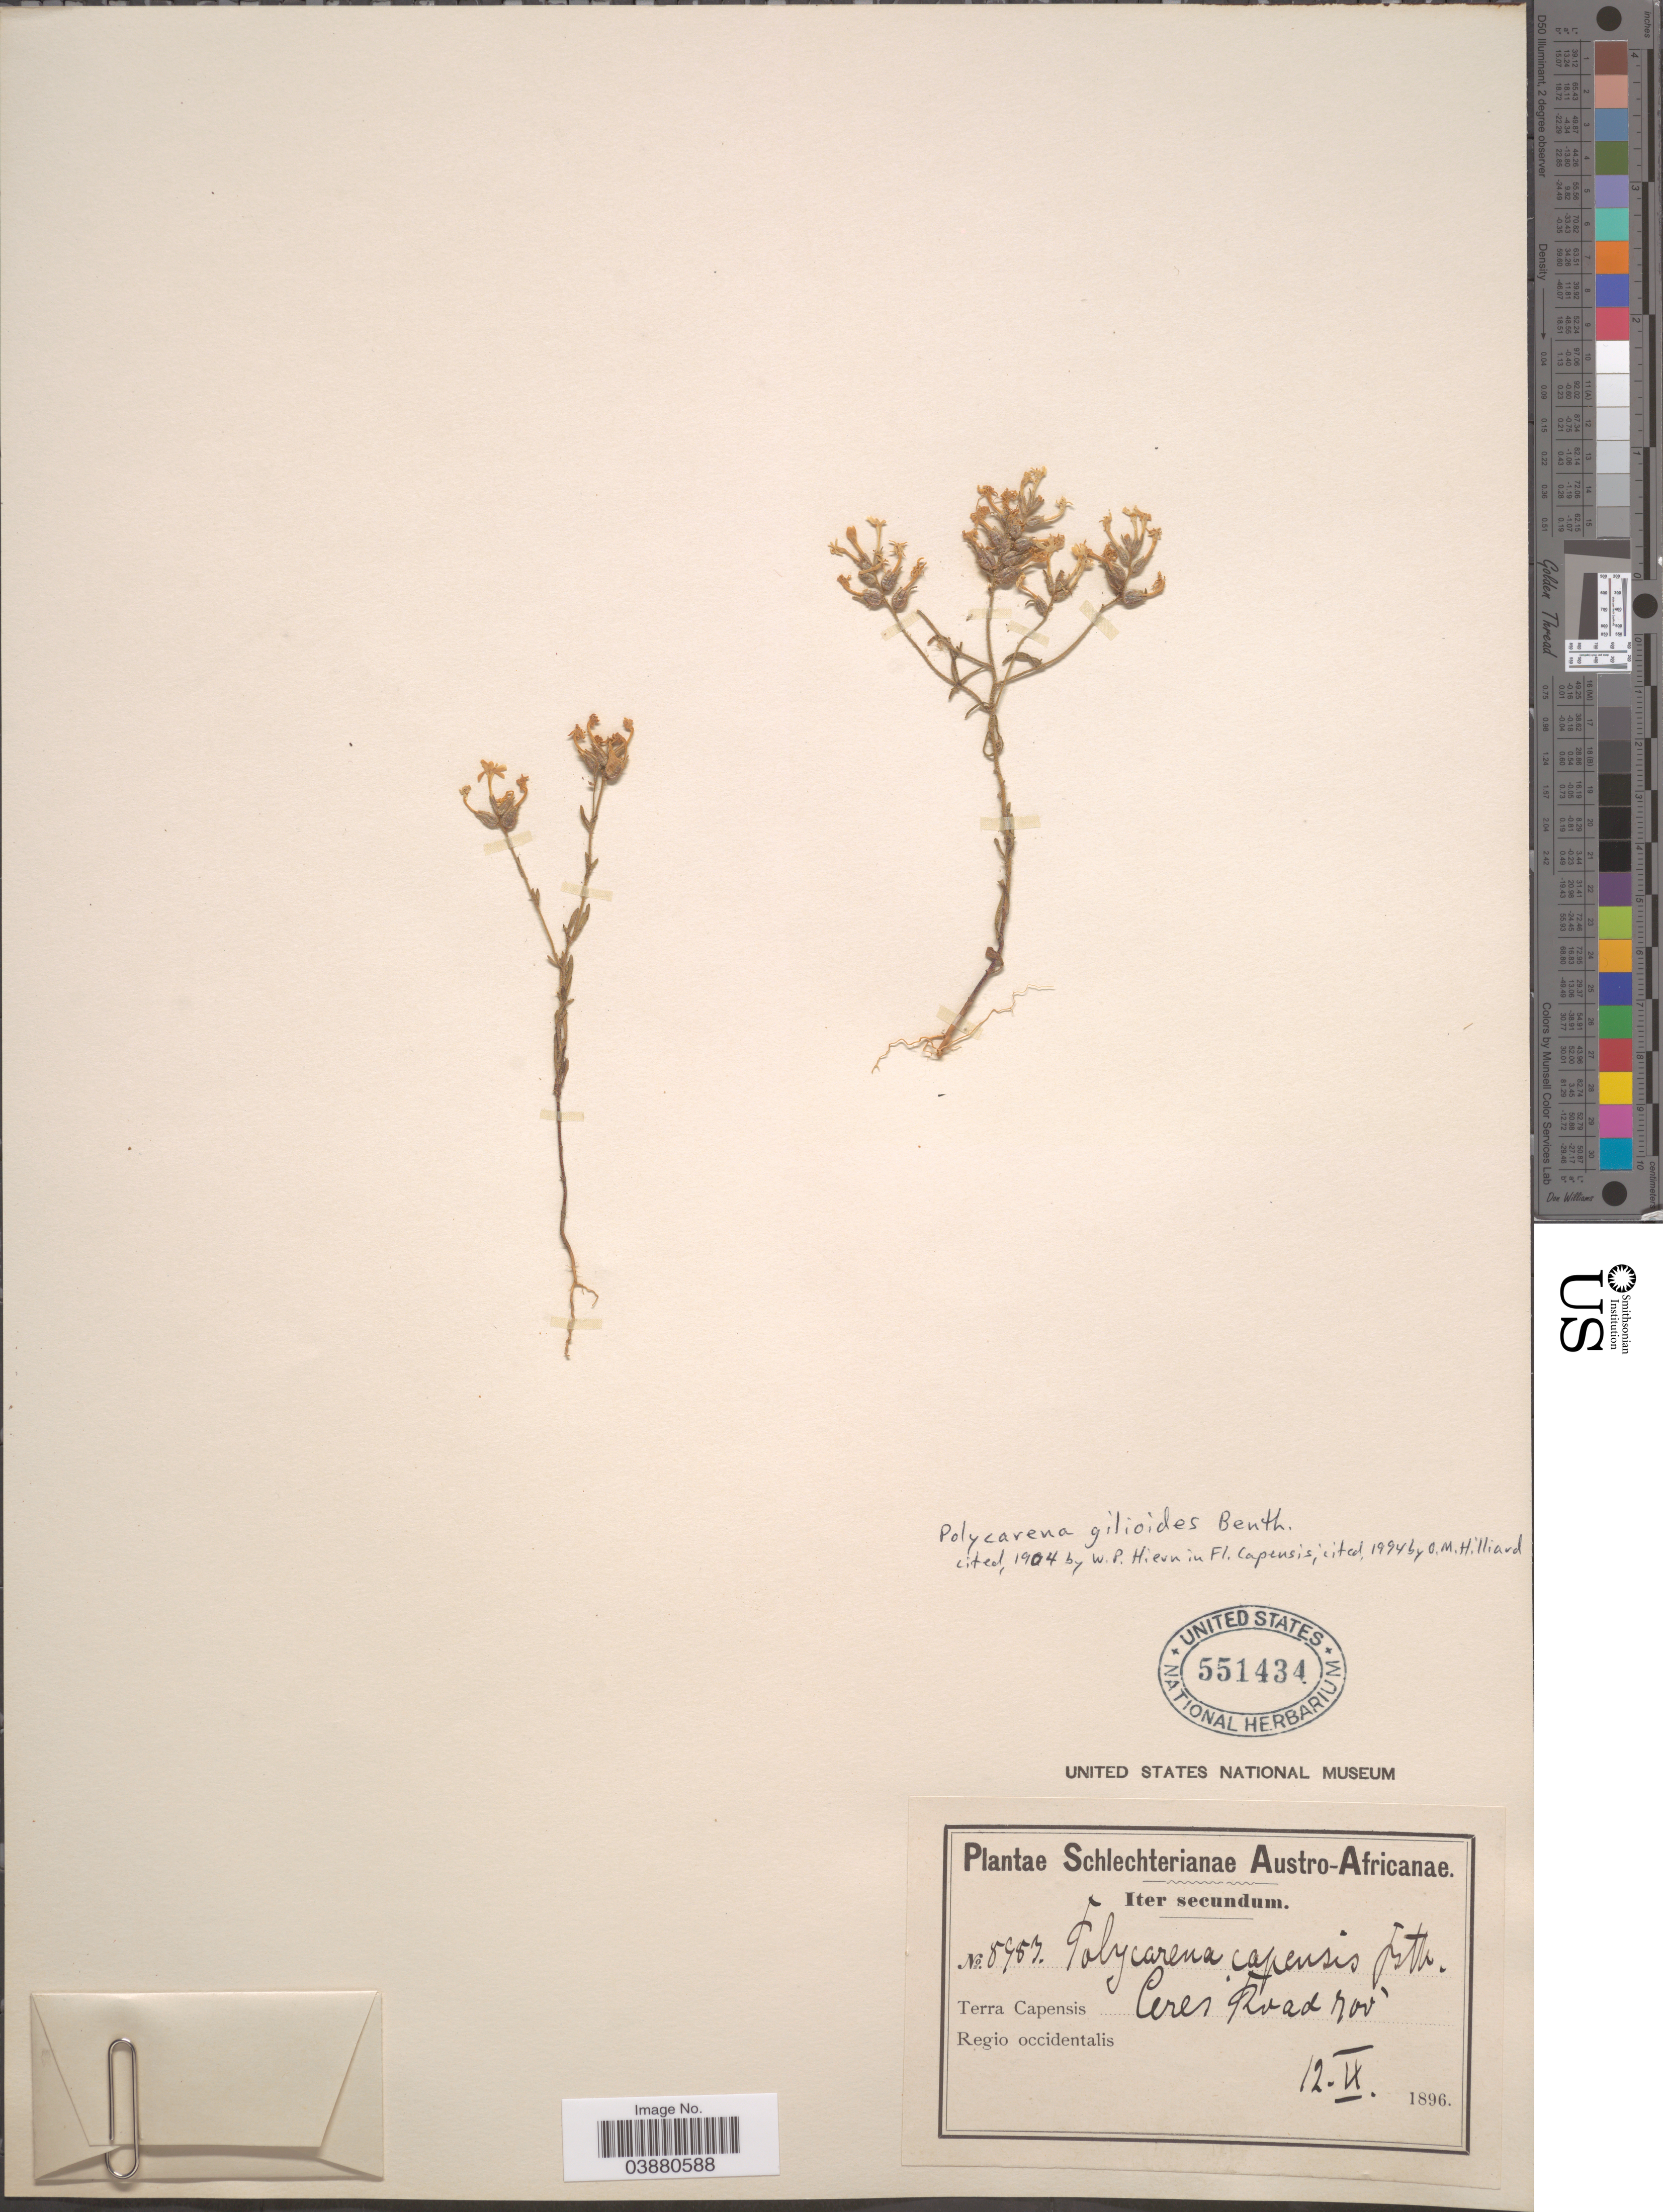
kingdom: Plantae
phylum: Tracheophyta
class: Magnoliopsida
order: Lamiales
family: Scrophulariaceae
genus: Polycarena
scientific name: Polycarena gilioides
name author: Benth.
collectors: Schlechter, --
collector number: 8987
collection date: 1896-02-12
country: South Africa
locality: Austro-Africanae. Terra Capensis Ceres Road. Regio occidentalis.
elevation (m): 213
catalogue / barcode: US 551434